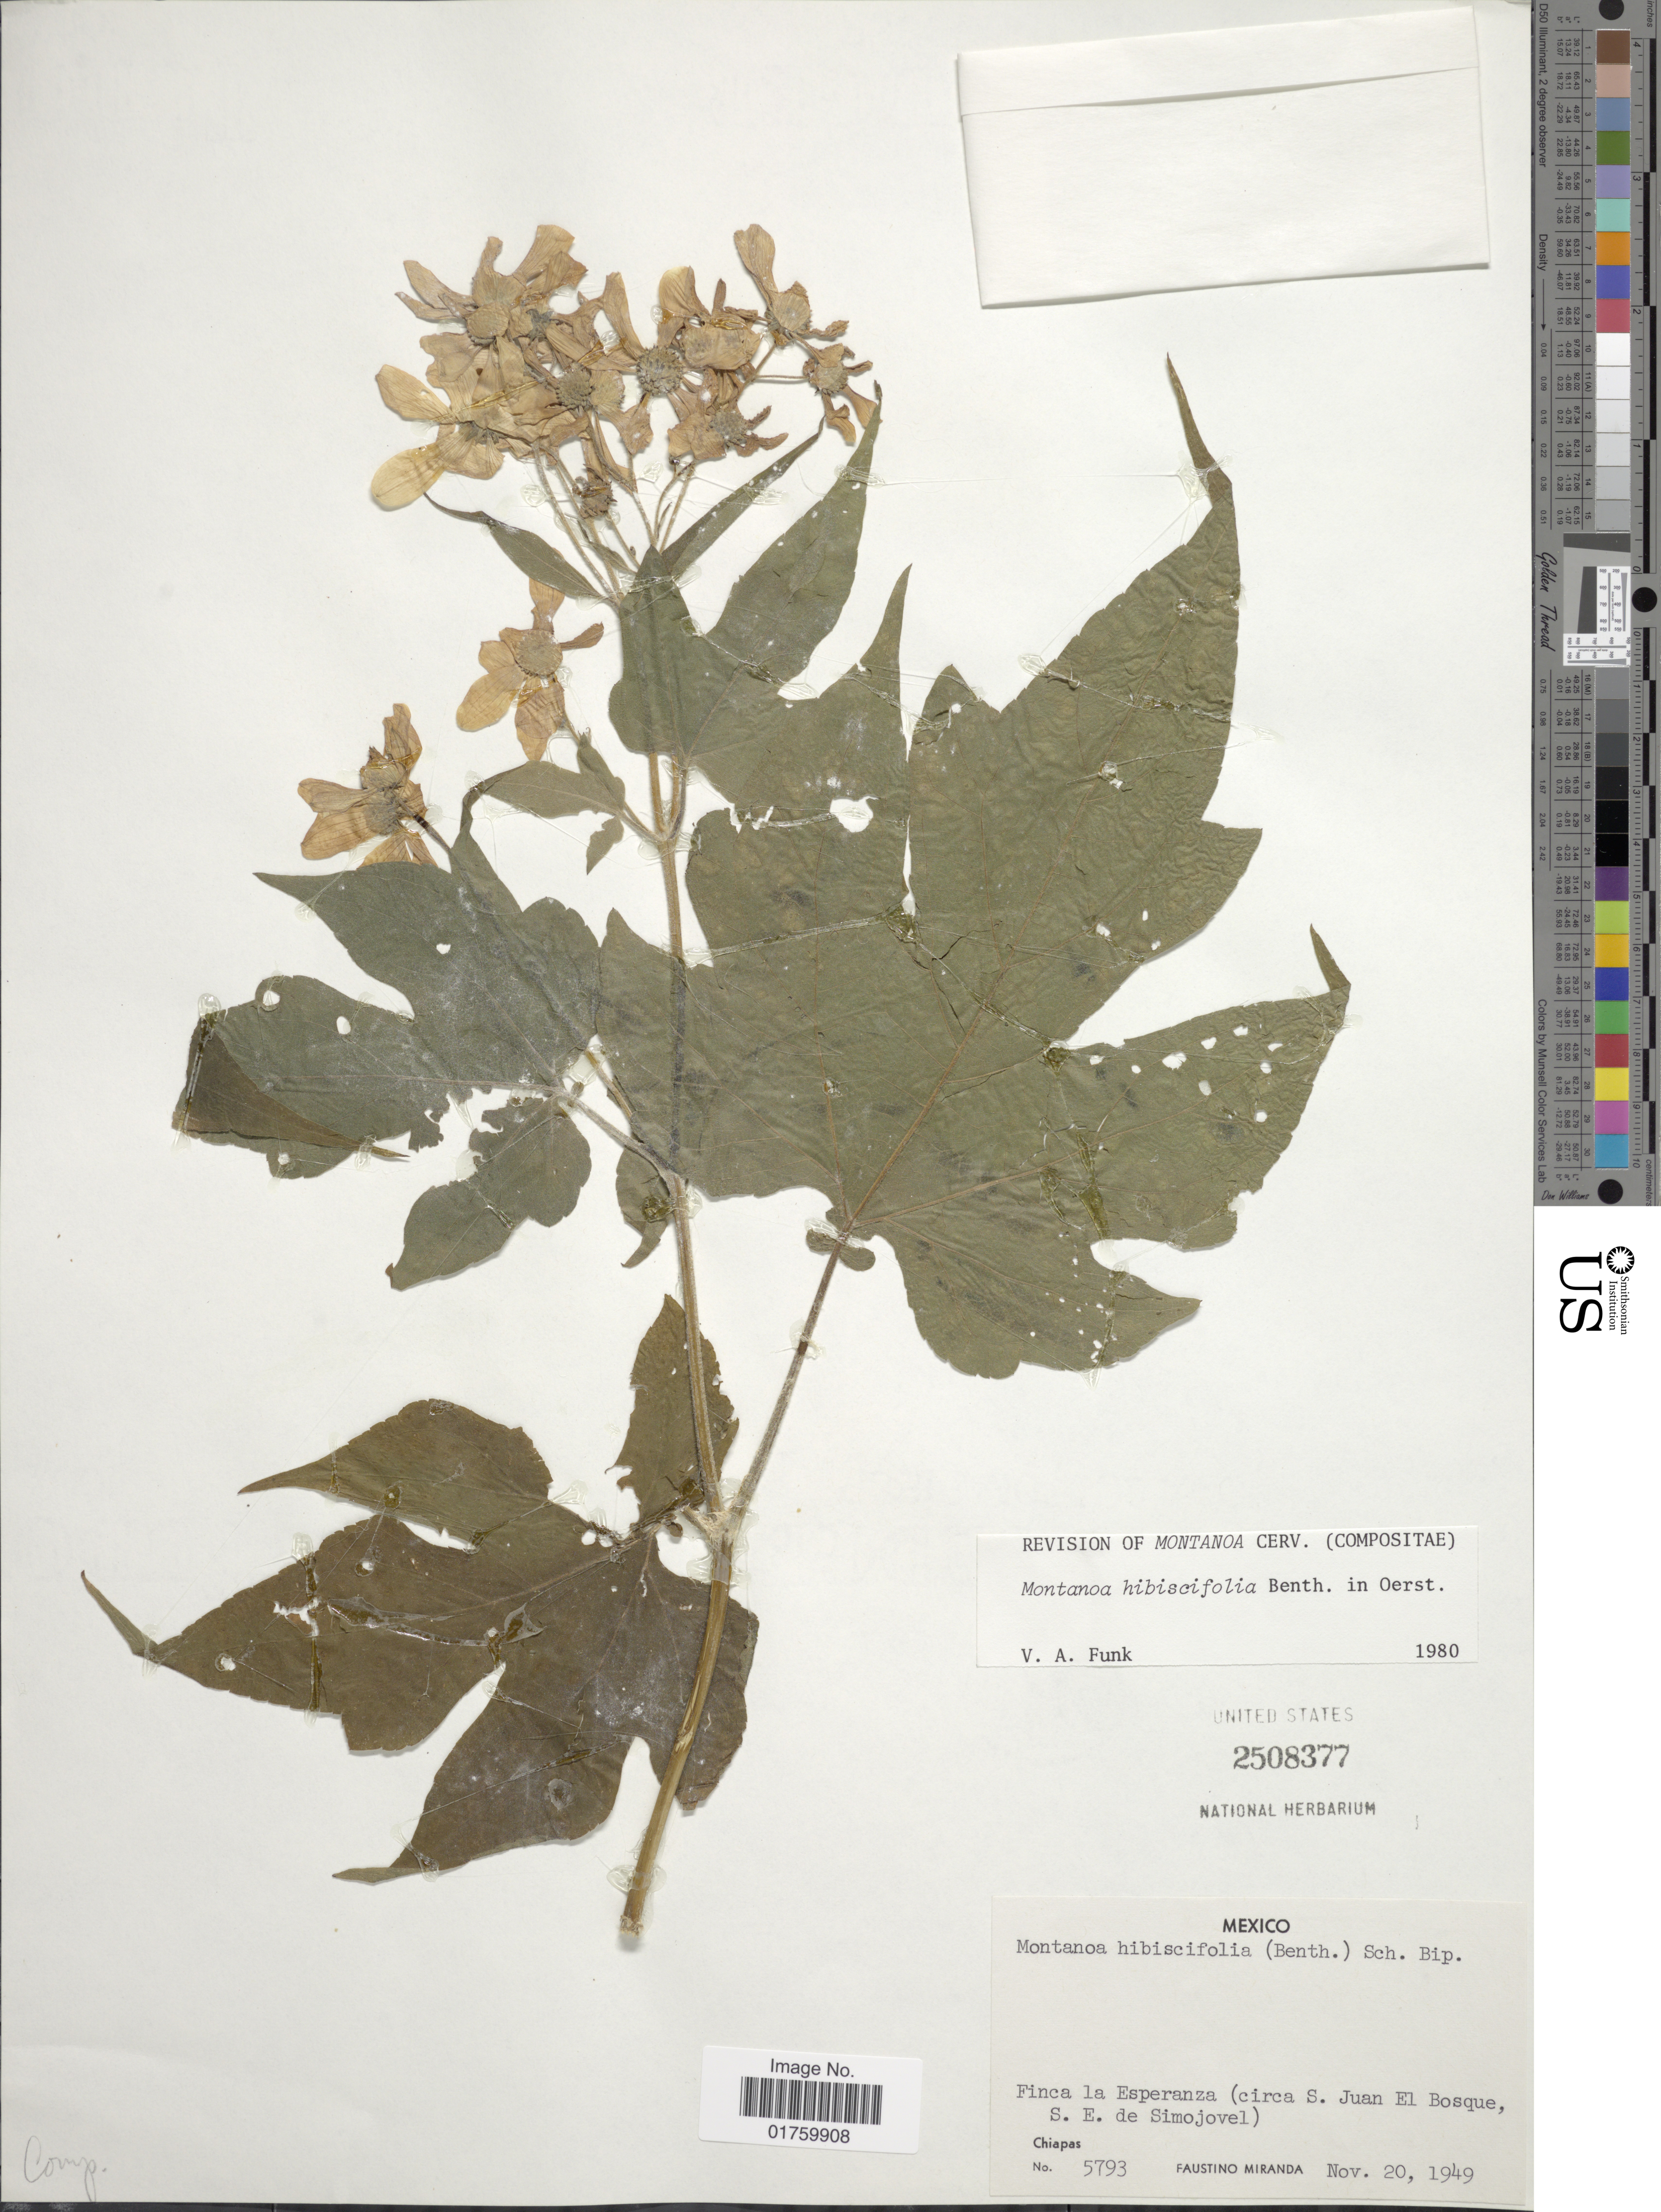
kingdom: Plantae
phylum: Tracheophyta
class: Magnoliopsida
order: Asterales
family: Asteraceae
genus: Montanoa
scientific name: Montanoa hibiscifolia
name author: Benth.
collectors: F. Miranda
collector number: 5793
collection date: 1949-11-20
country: Mexico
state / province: Chiapas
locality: Finca la Esperanza (circa S. Juan El Bosque, S. E. de Simojovel).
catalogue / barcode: US 2508377